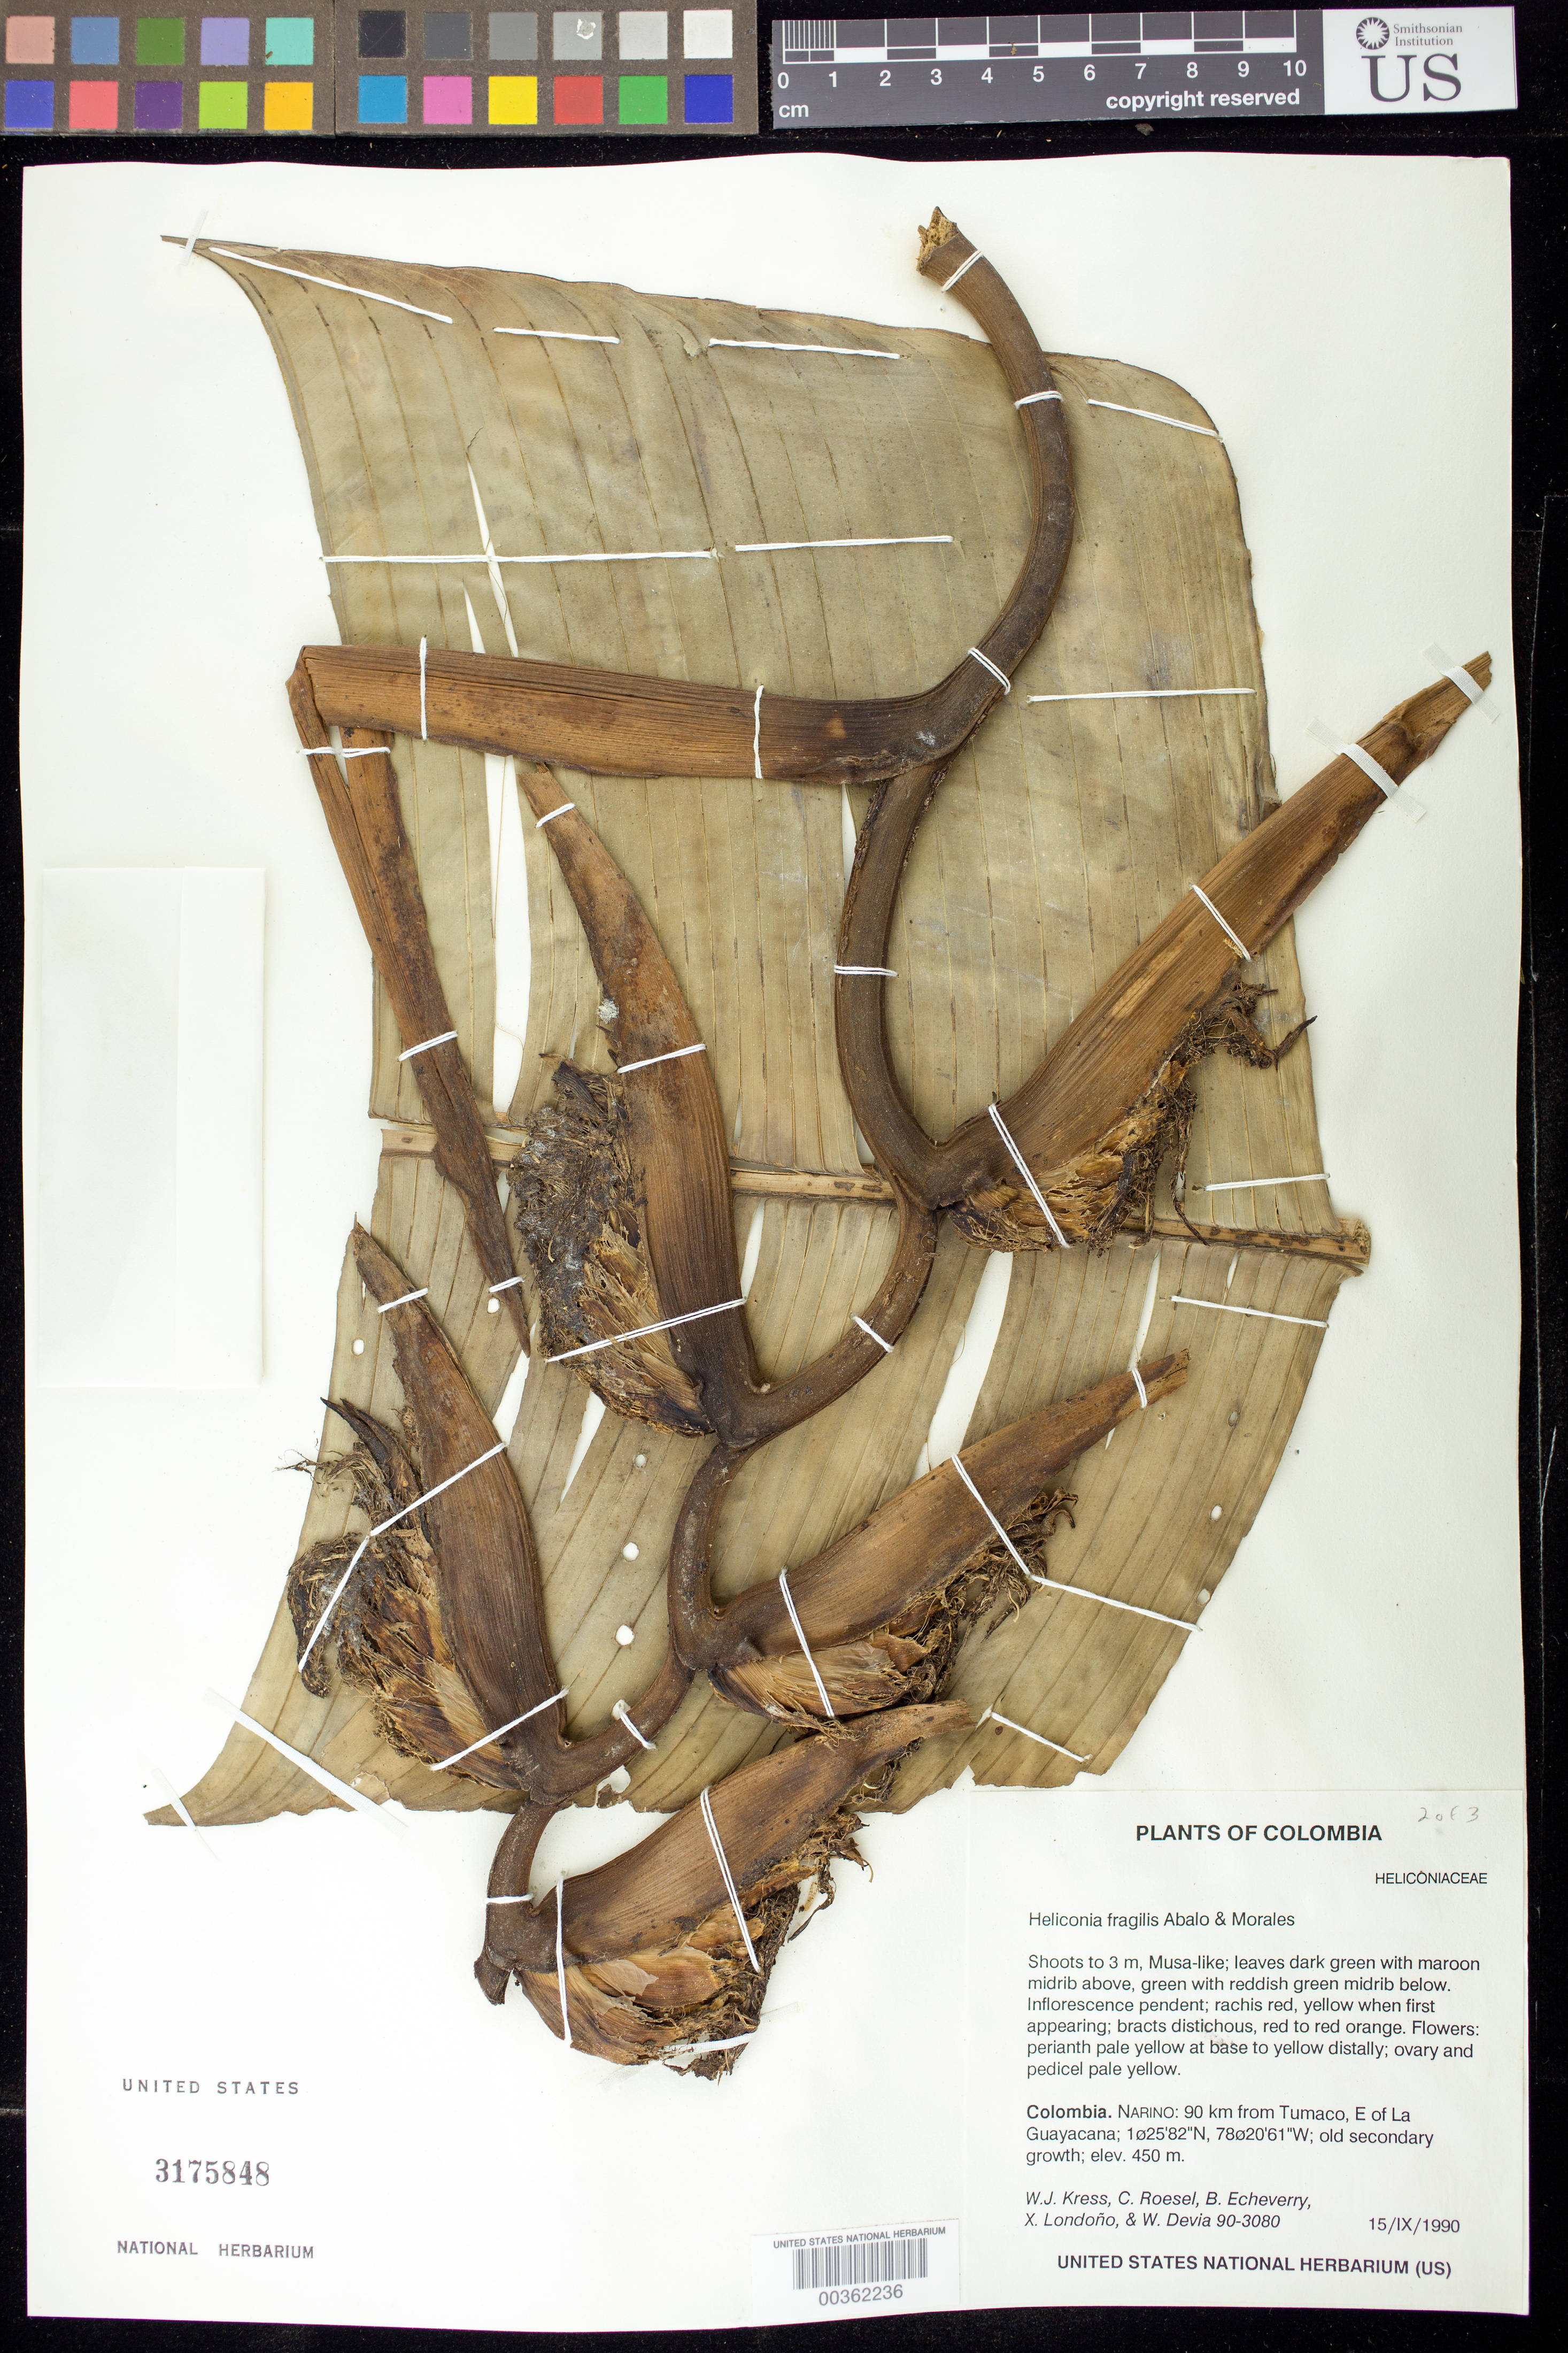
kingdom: Plantae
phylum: Tracheophyta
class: Liliopsida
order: Zingiberales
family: Heliconiaceae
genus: Heliconia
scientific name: Heliconia fragilis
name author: Abalo & G. Morales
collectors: W. J. Kress, C. S. Roesel, B. Echeverry, X. Londoño & W. Devia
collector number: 90-3080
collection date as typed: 15 Sep 1990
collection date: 1990-09-15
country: Colombia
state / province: Nariño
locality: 64 km from Tumaco near la Guayacana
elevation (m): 450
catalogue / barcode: US 3175848